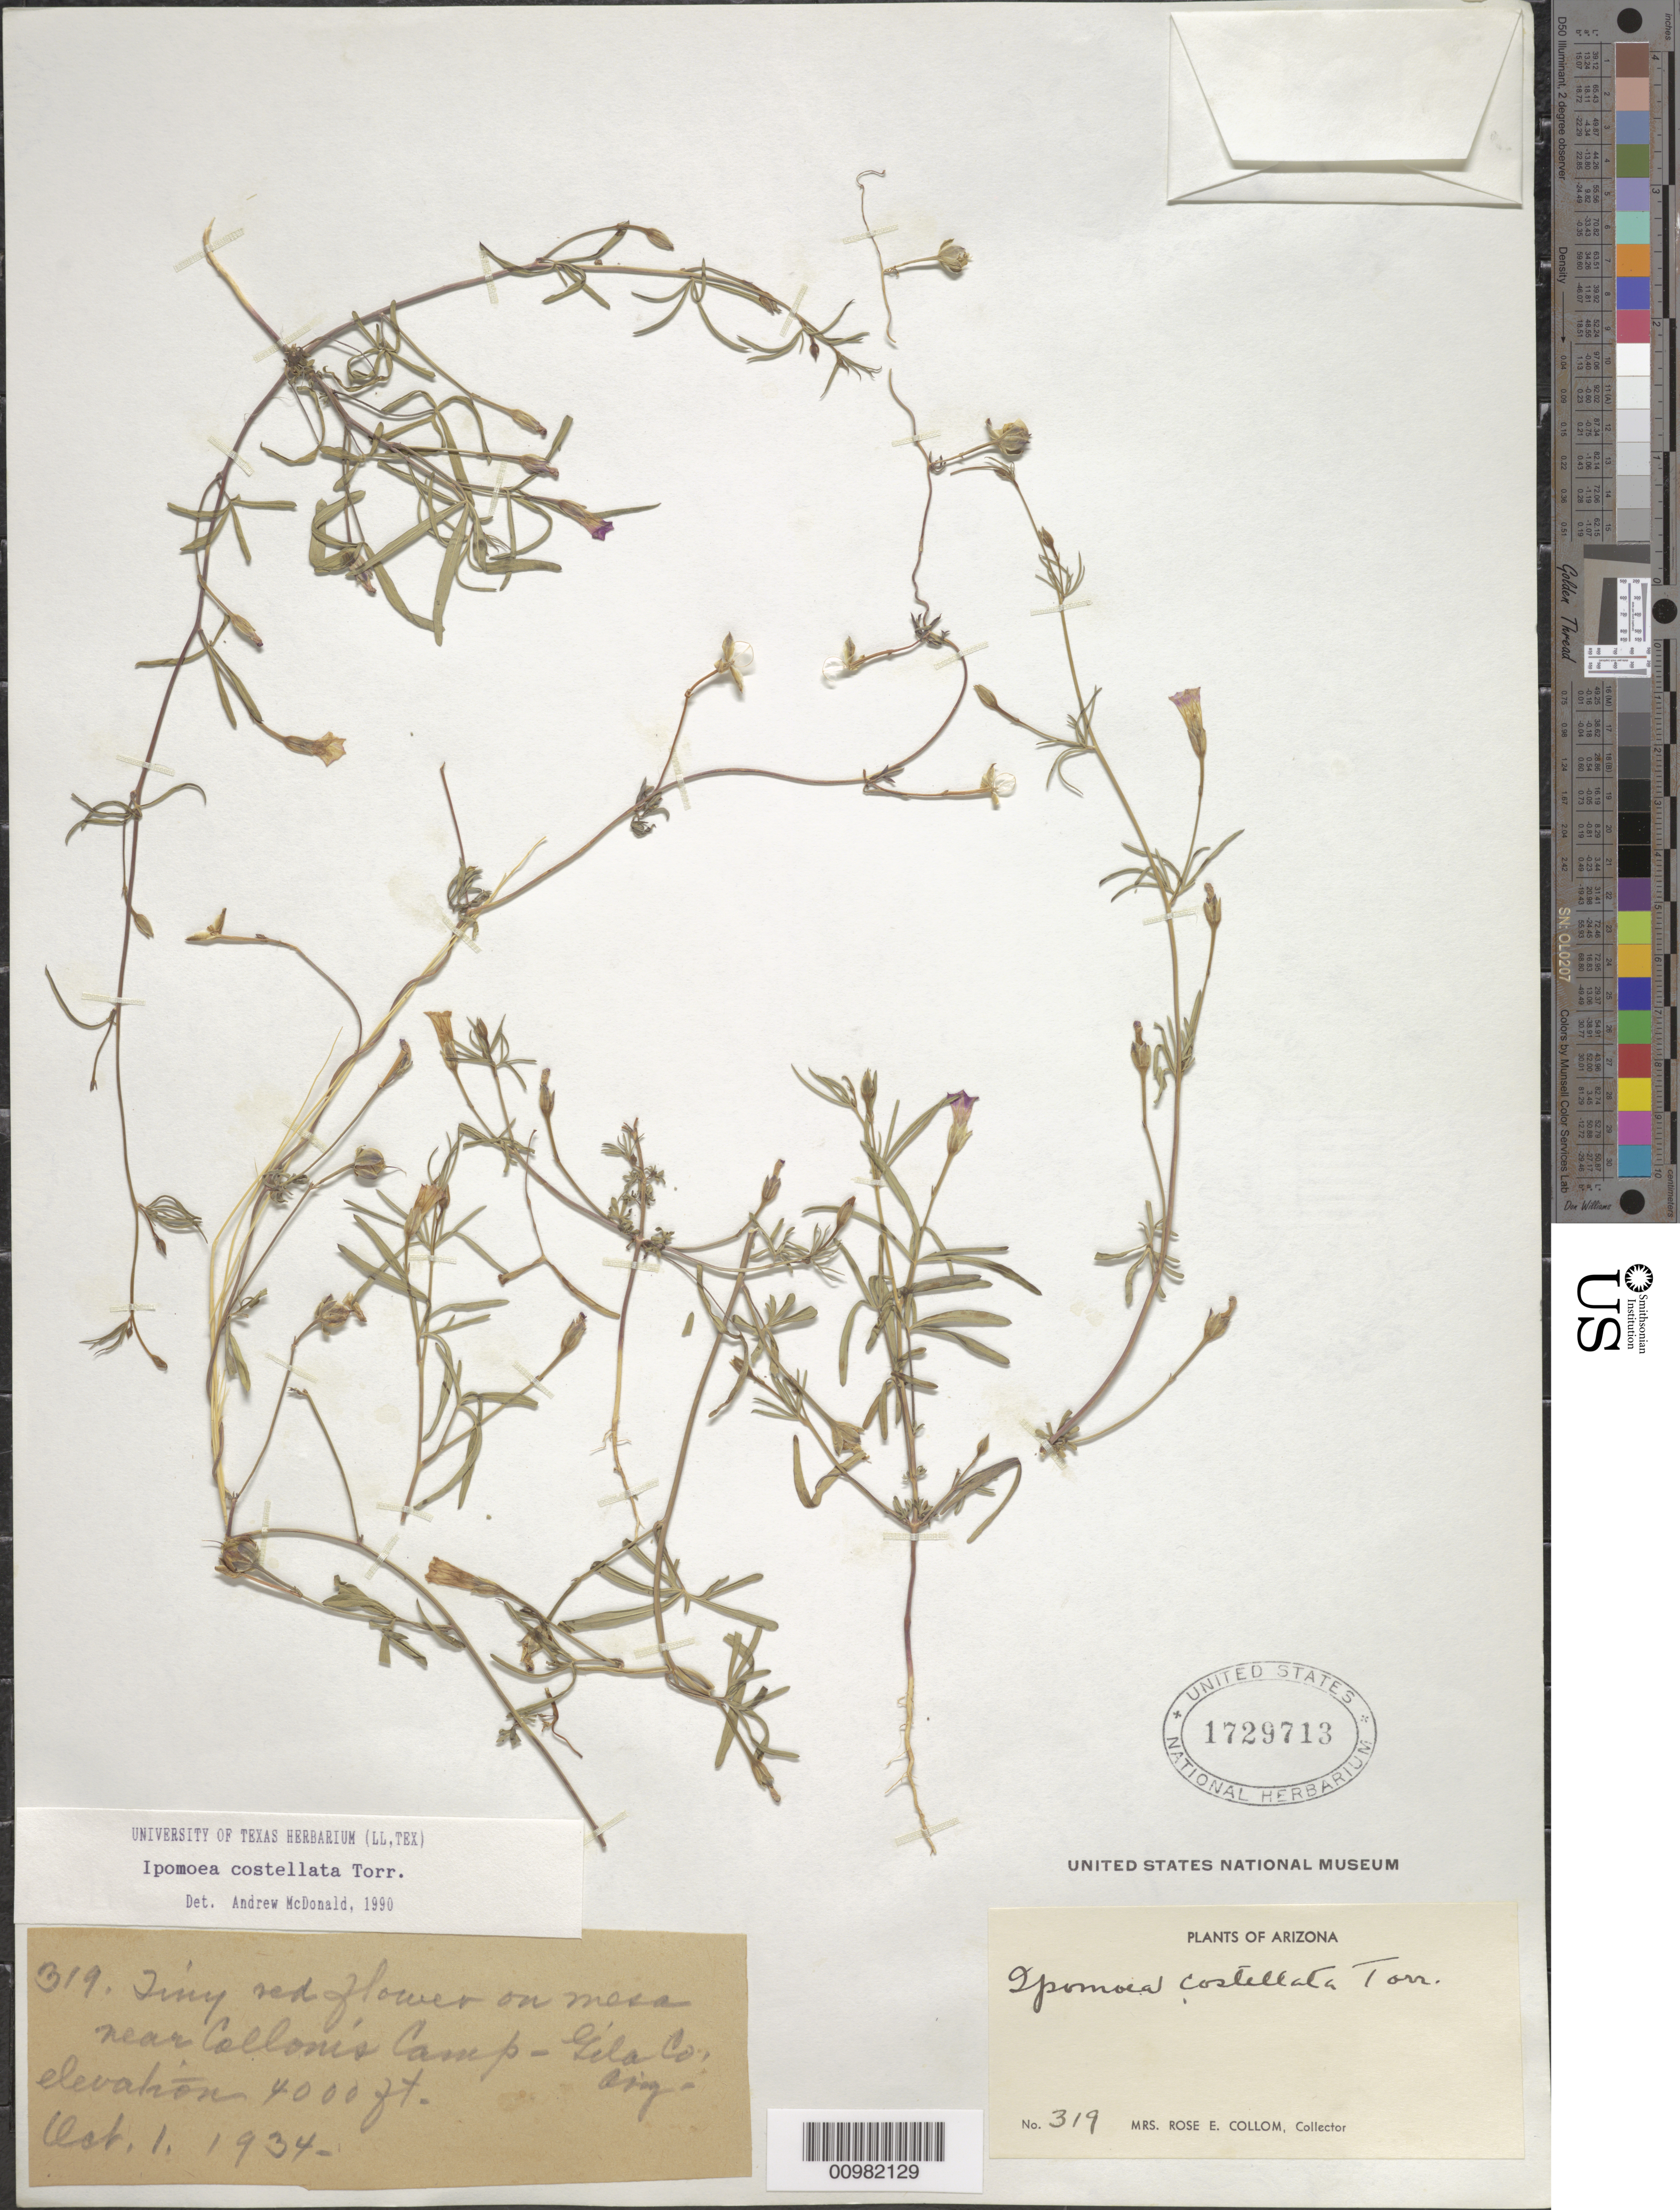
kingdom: Plantae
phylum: Tracheophyta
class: Magnoliopsida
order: Solanales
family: Convolvulaceae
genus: Ipomoea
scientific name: Ipomoea costellata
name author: Torr.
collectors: R. E. Collom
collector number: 319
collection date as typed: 01 Oct 1934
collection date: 1934-10-01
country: United States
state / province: Arizona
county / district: Gila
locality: near Collom's Camp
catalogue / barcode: US 1729713